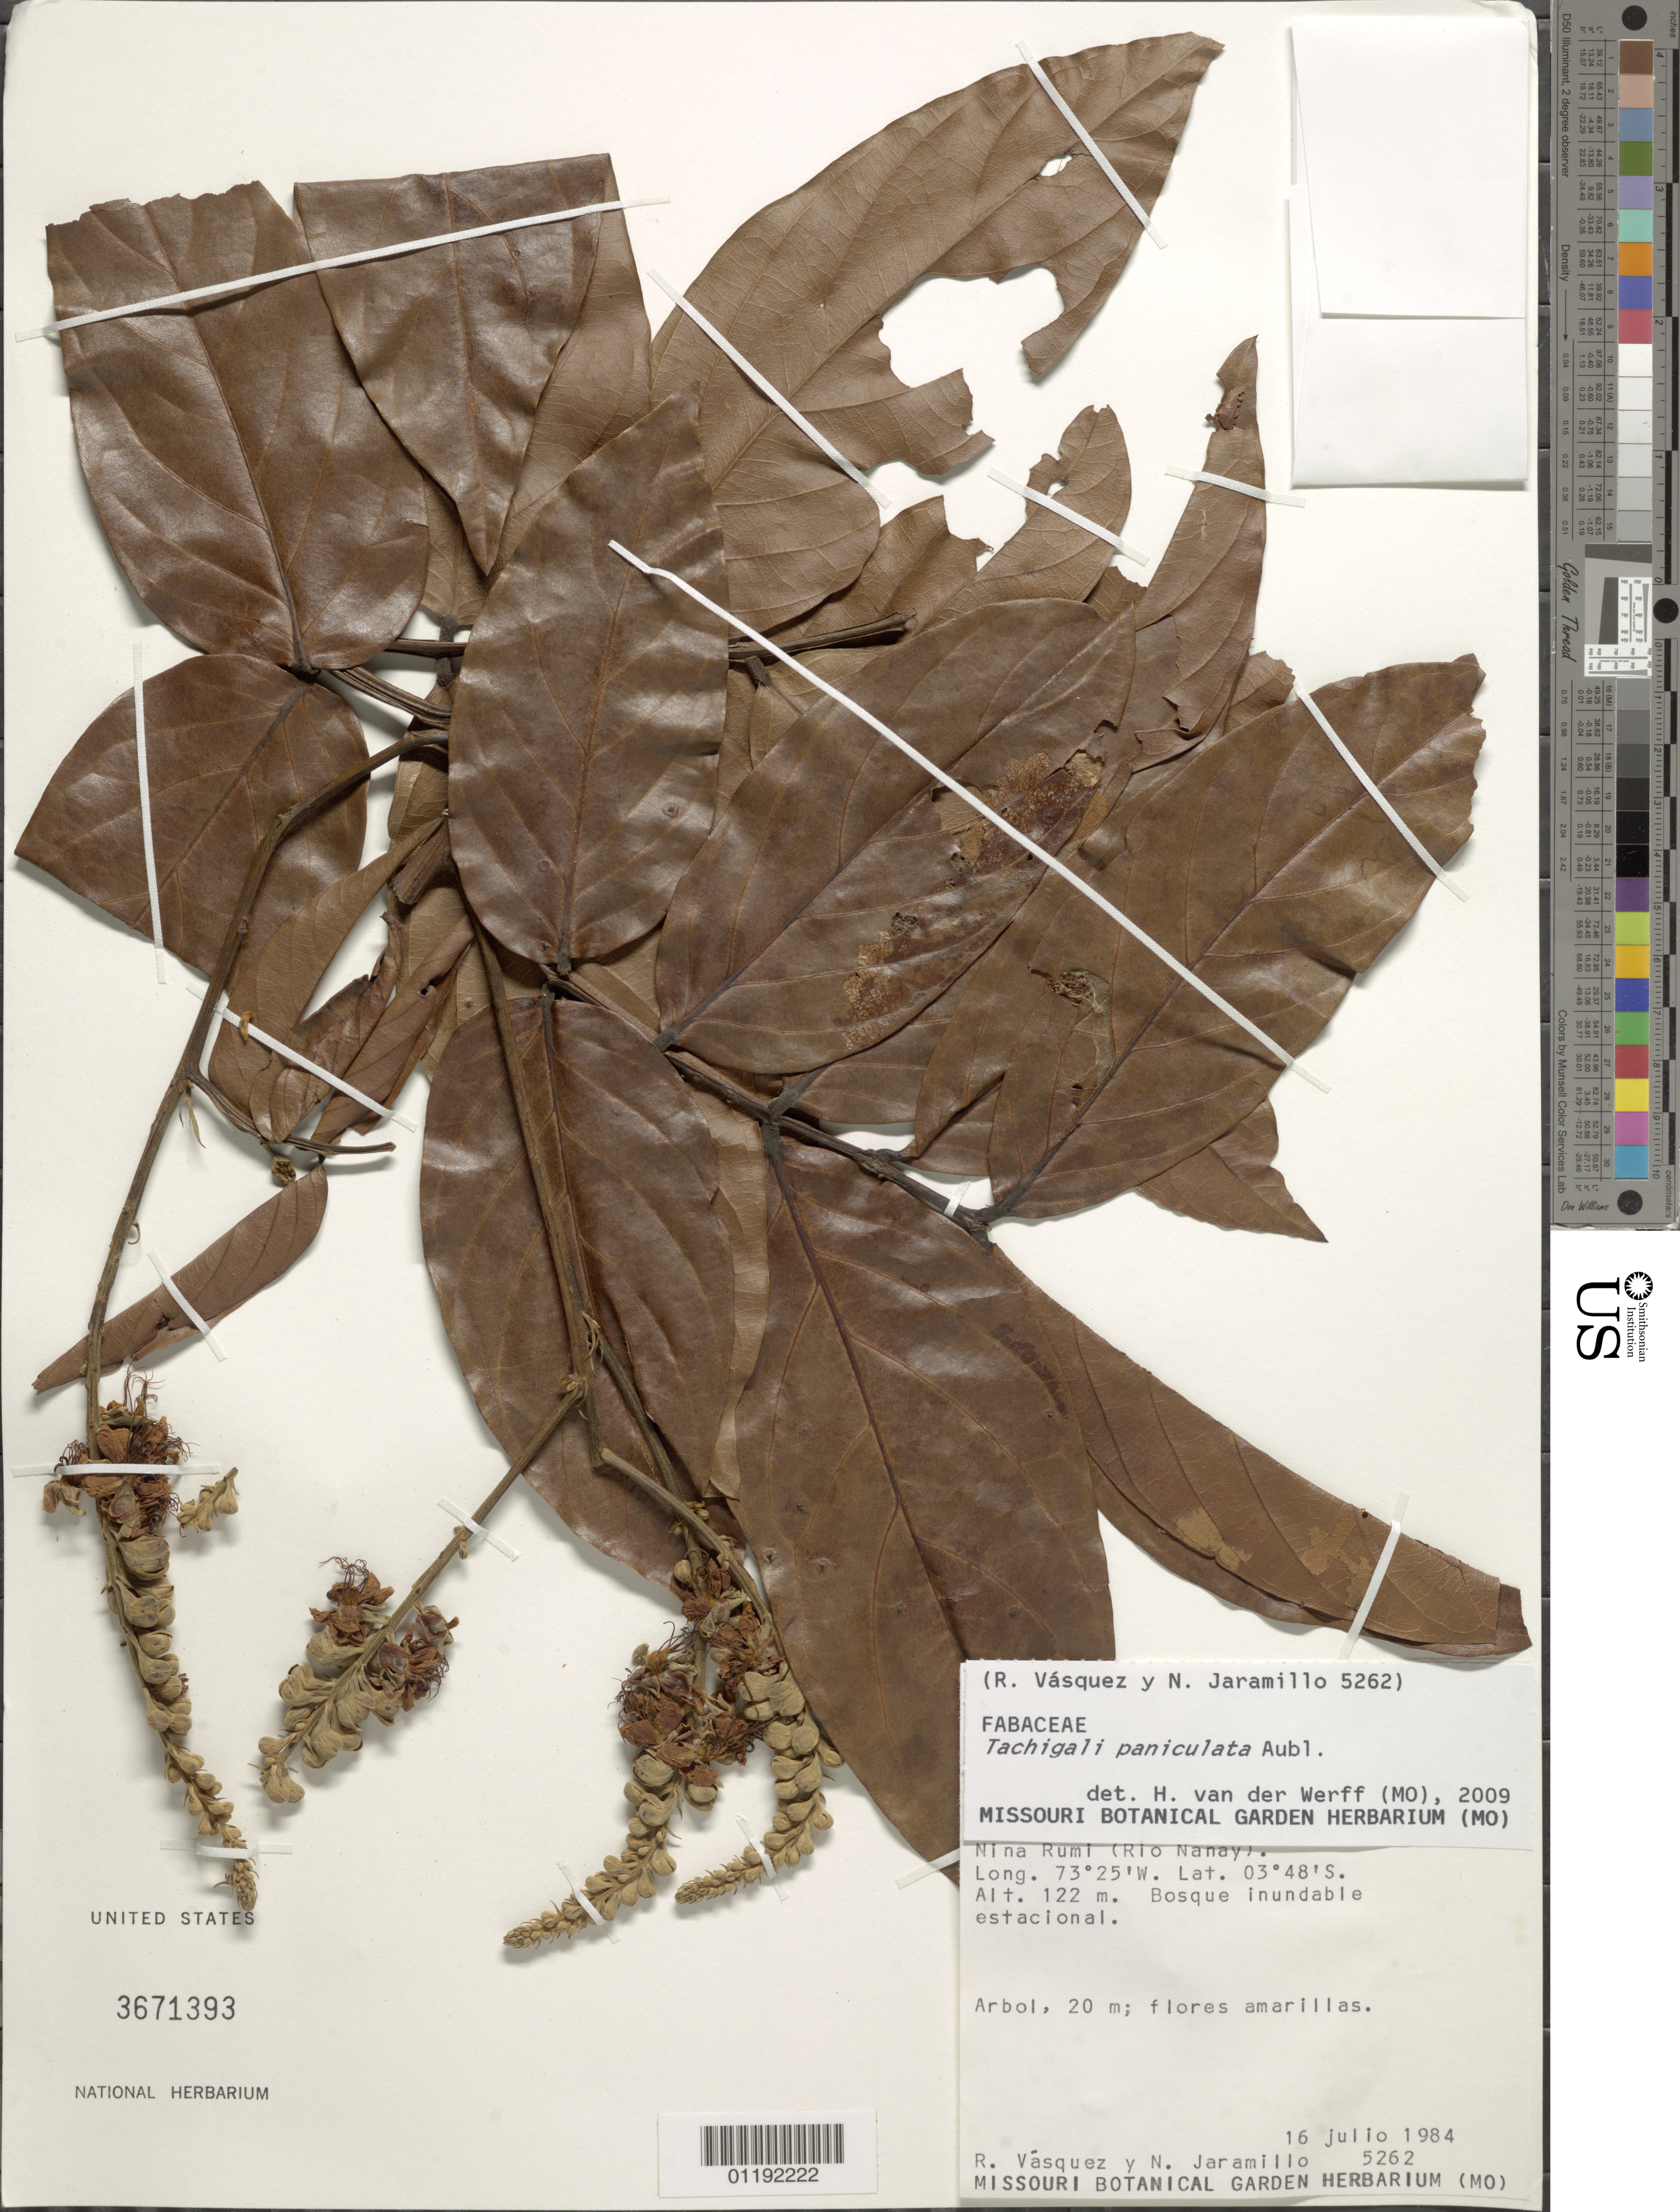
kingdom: Plantae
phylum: Tracheophyta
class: Magnoliopsida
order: Fabales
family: Fabaceae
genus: Tachigali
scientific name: Tachigali paniculata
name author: Aubl.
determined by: van der Werff, H., (MO), Missouri Botanical Garden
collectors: R. Vásquez & N. Jaramillo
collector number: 5262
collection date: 1984-07-16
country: Peru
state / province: Loreto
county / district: Maynas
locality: Nina Rumi (Rio Nanay)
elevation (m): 122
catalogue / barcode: US 3671393